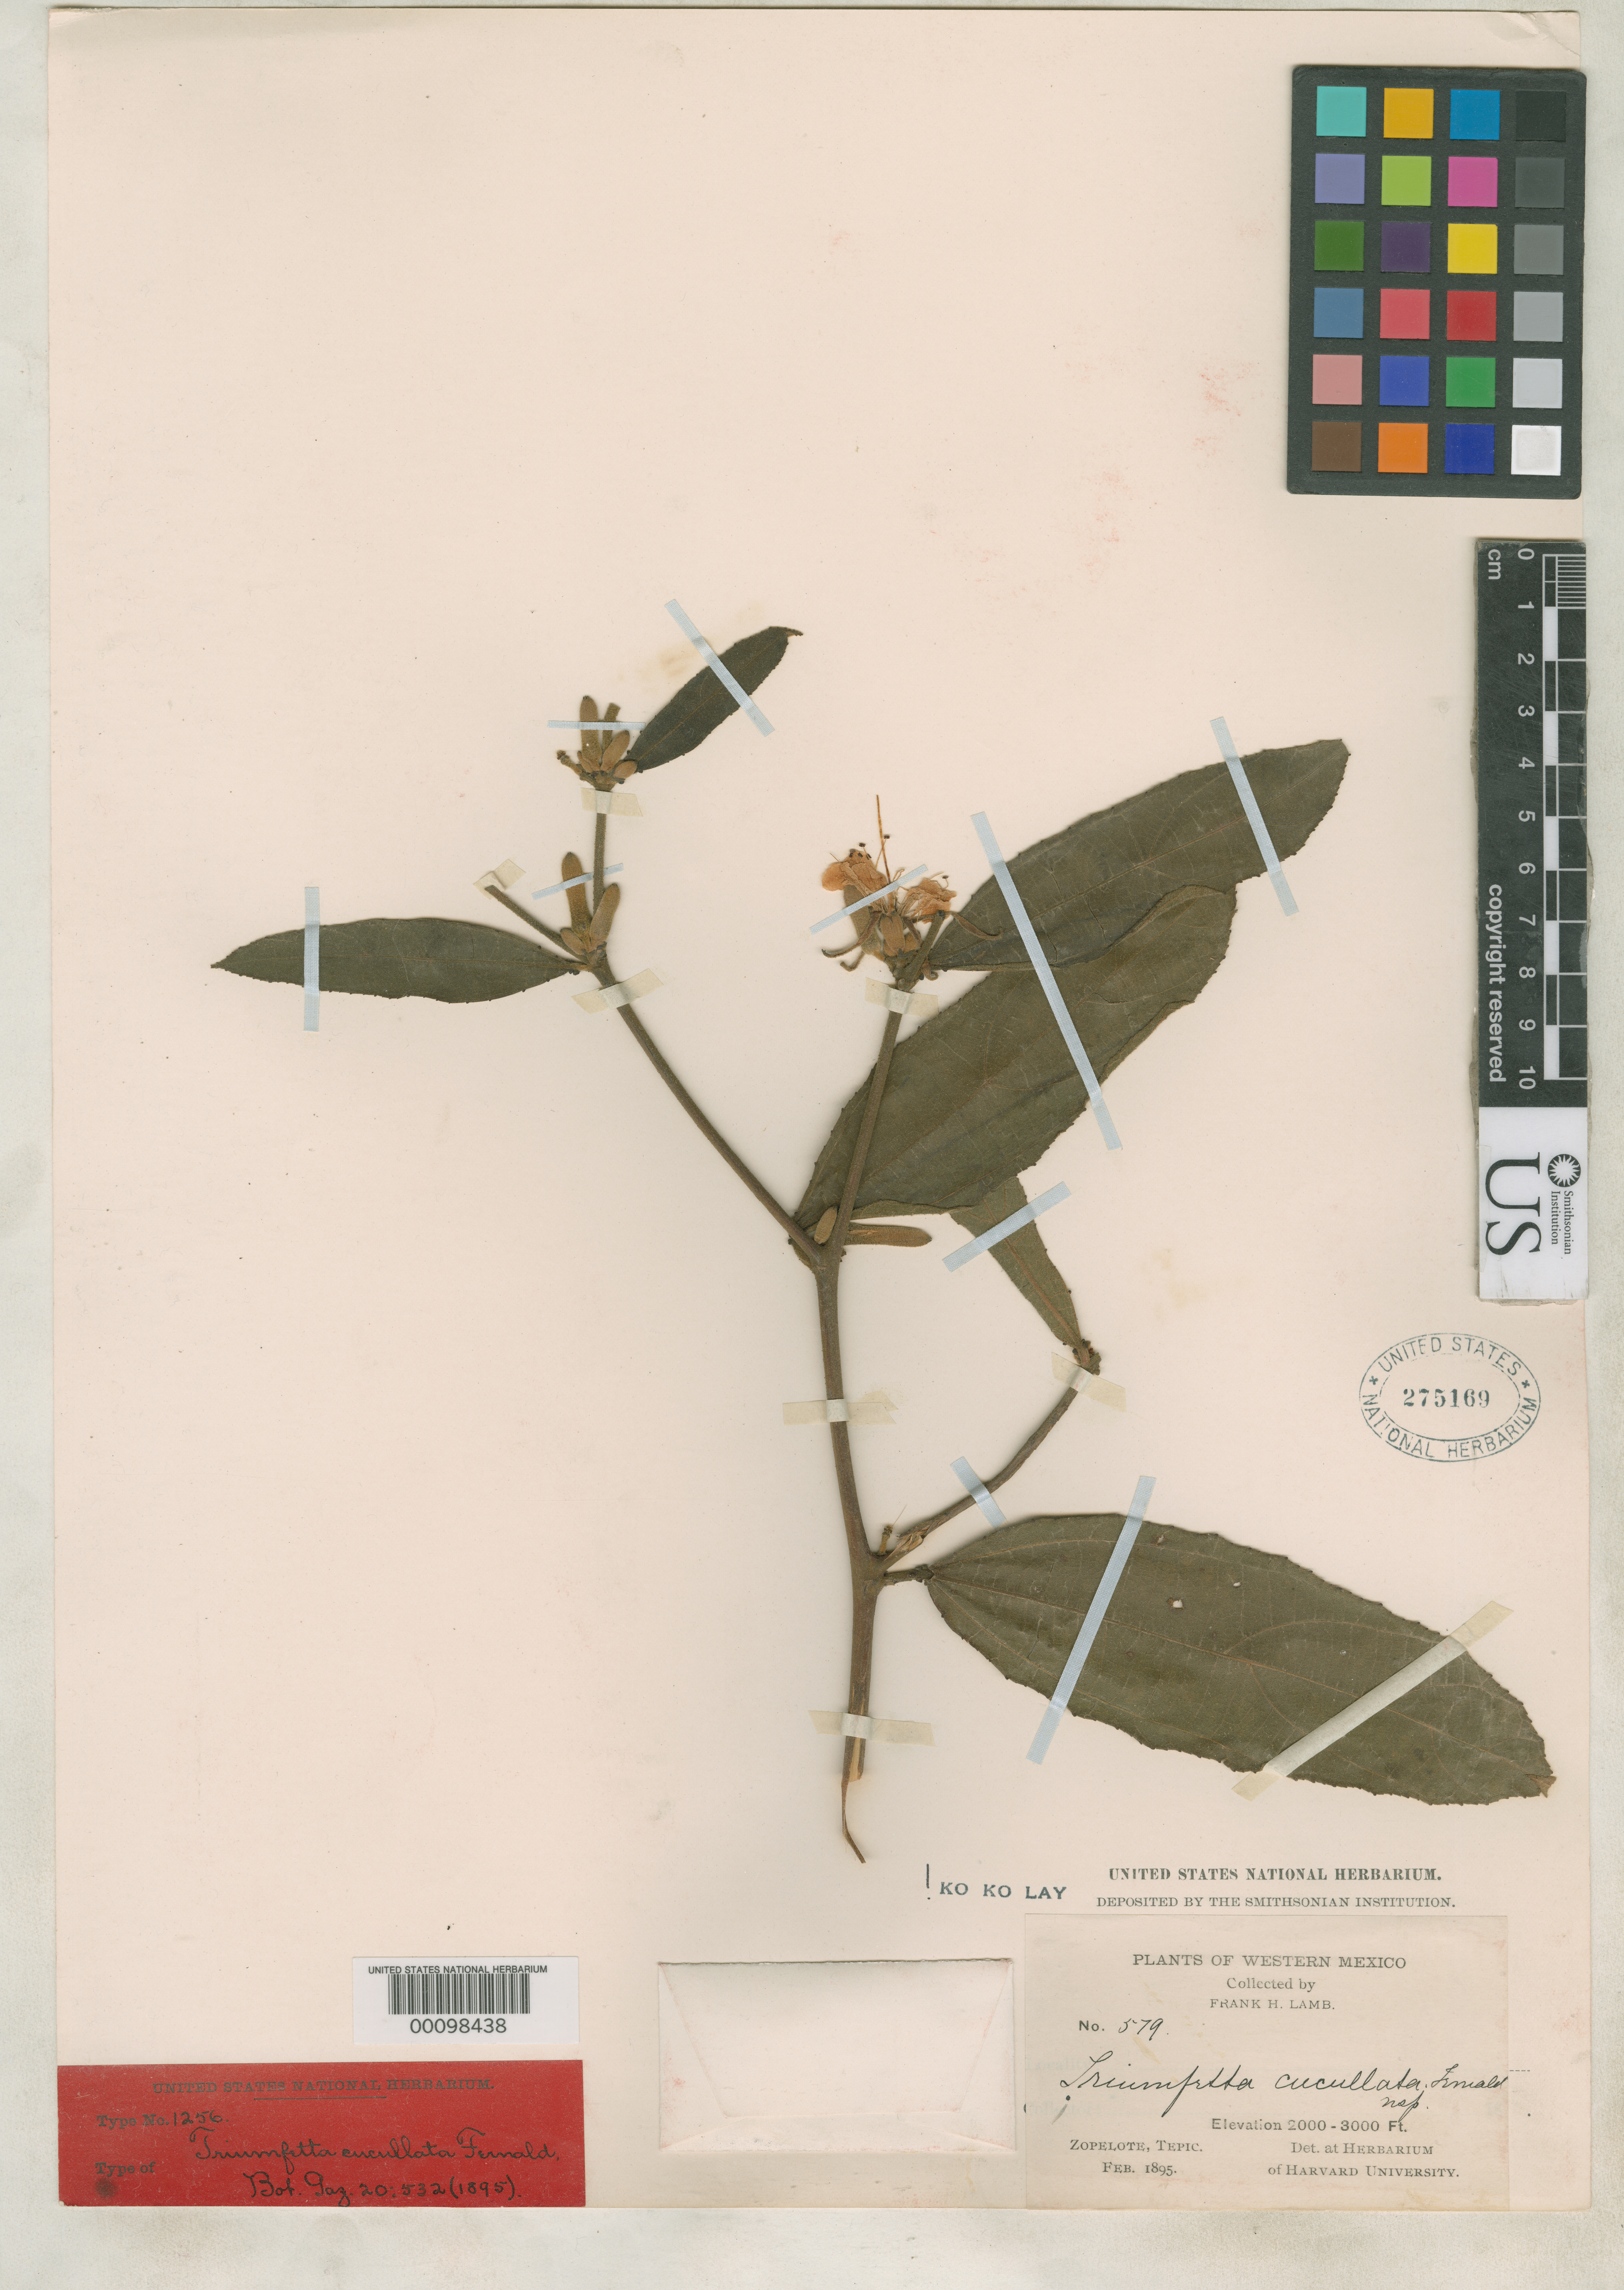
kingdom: Plantae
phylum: Tracheophyta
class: Magnoliopsida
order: Malvales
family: Malvaceae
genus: Triumfetta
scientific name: Triumfetta cucullata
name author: Fernald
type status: Isotype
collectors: F. H. Lamb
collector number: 579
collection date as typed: Feb 1895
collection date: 1895-02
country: Mexico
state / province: Nayarit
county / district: Ruíz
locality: Zopelote [El Zopilote], Tepic [now Nayarit].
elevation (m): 610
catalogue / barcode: US 275169